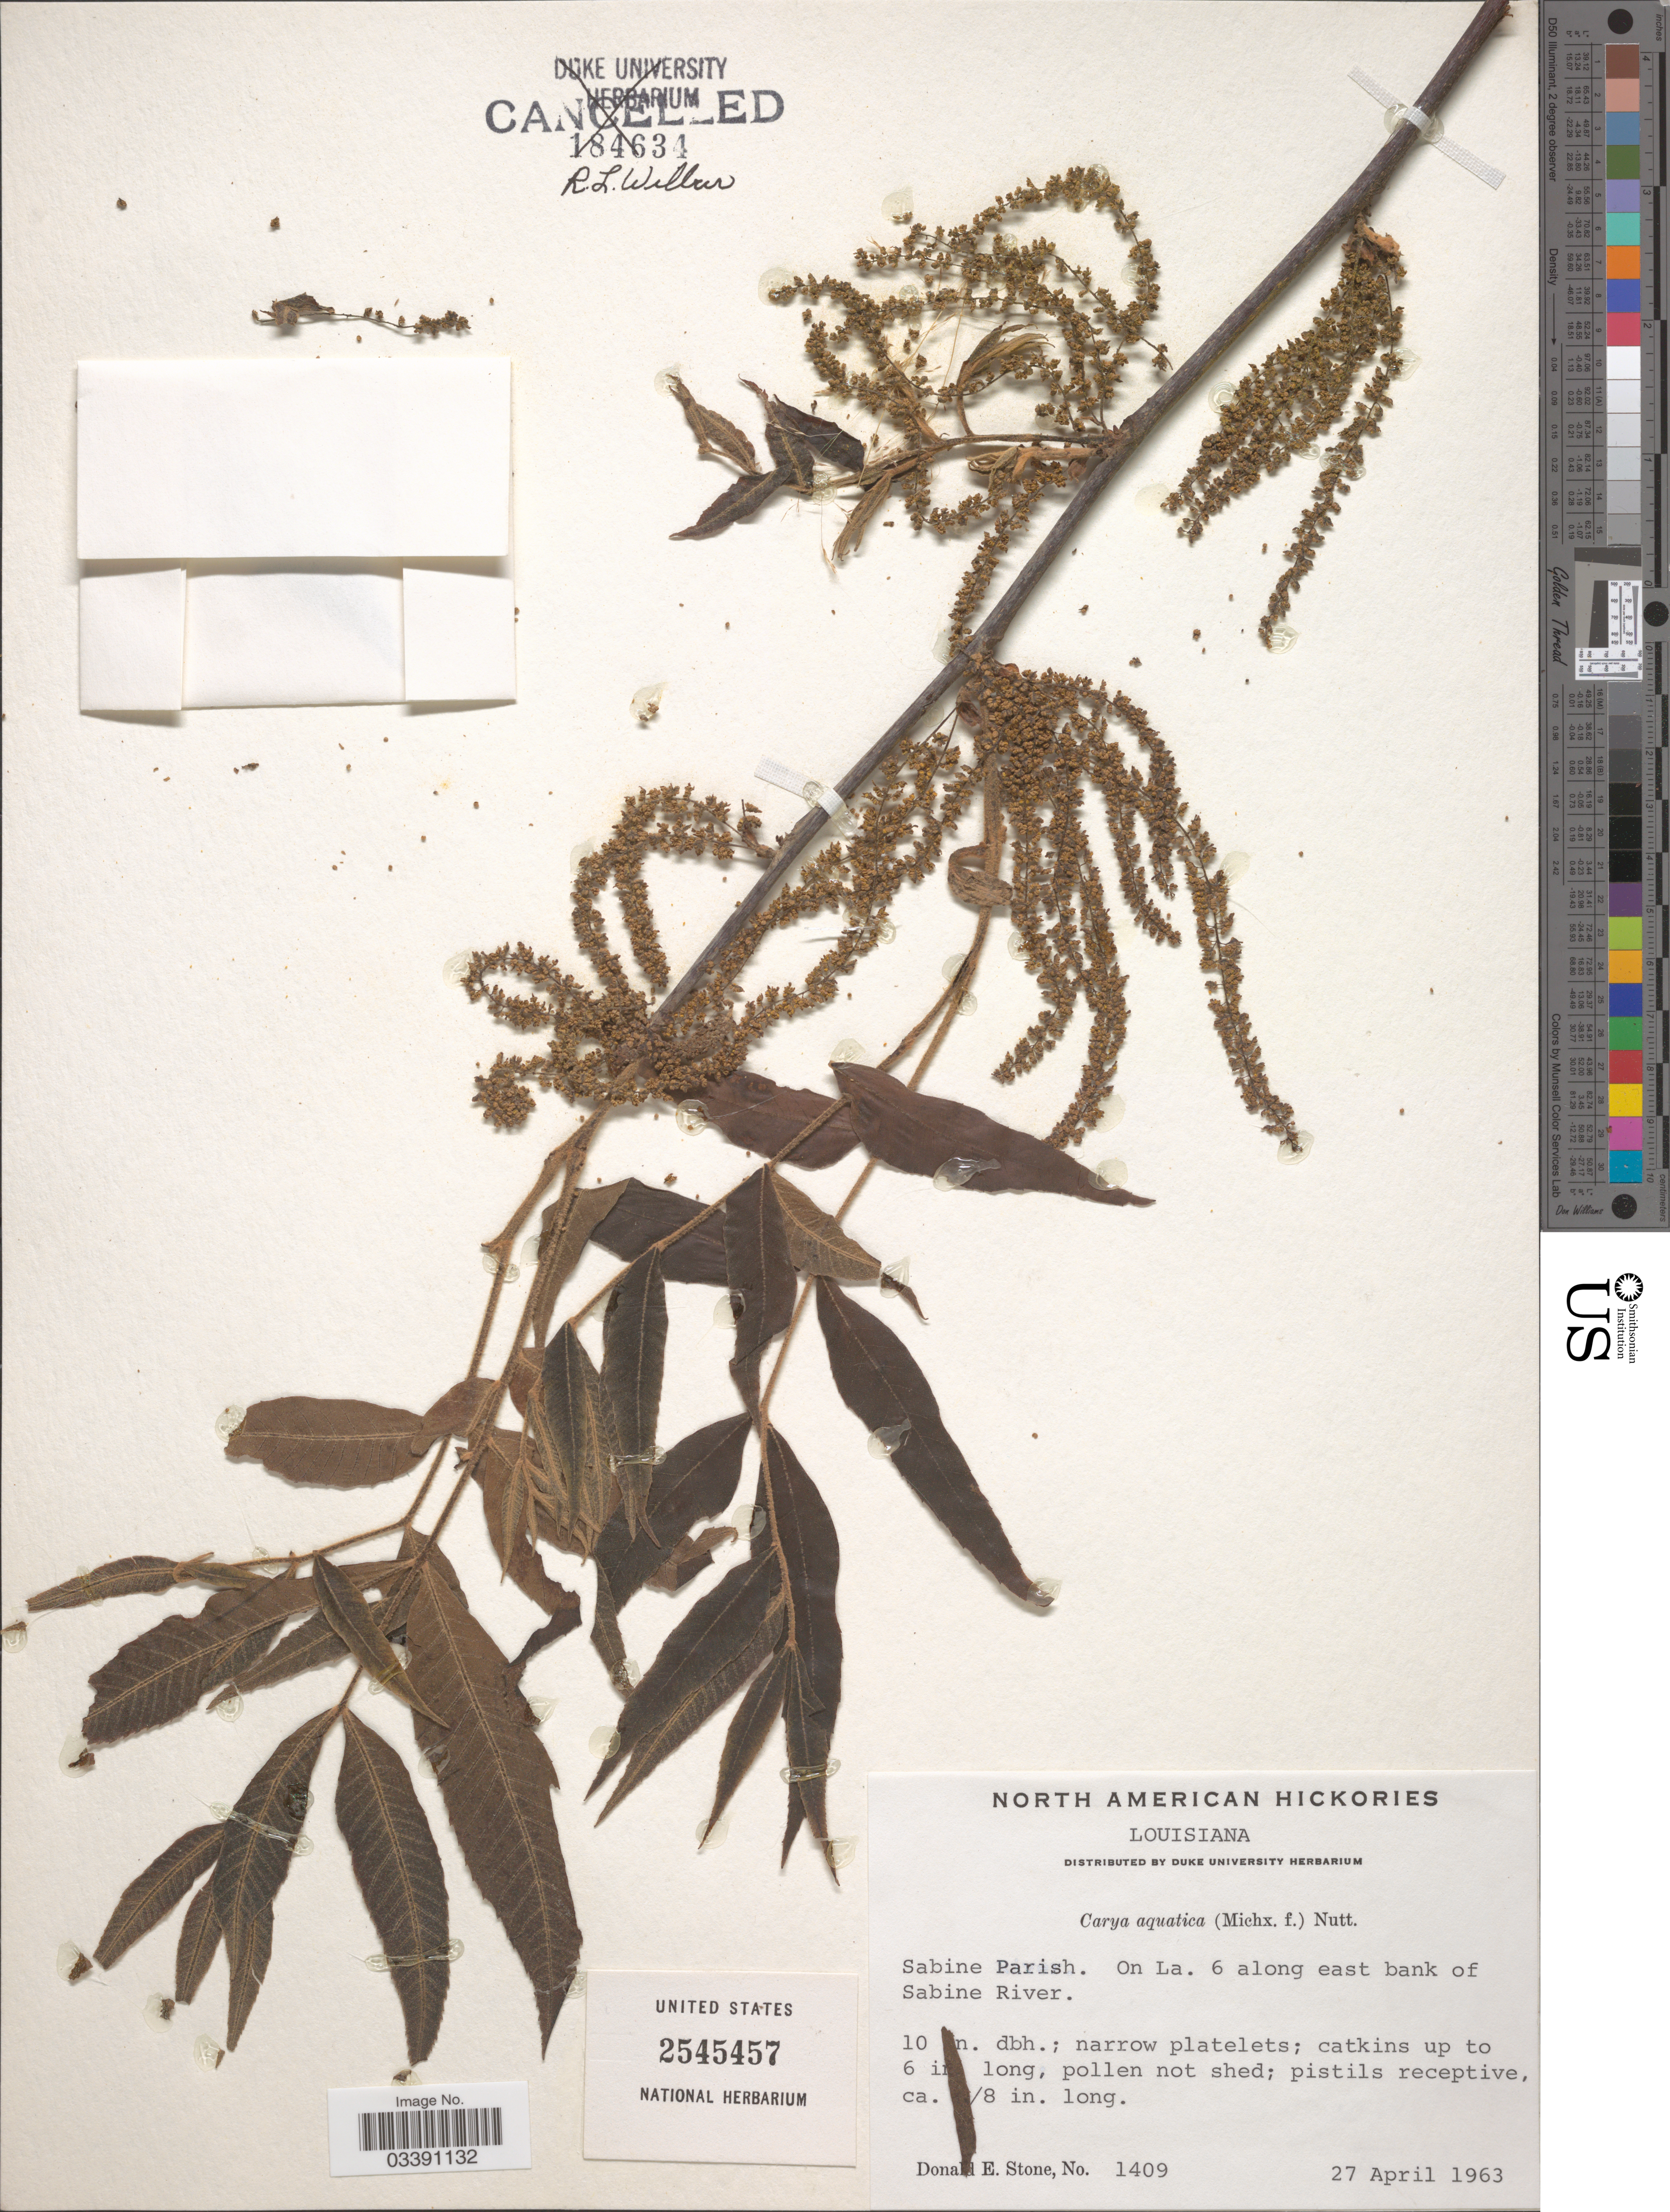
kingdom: Plantae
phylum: Tracheophyta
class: Magnoliopsida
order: Fagales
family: Juglandaceae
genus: Carya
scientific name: Carya aquatica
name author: (F. Michx.) Nutt.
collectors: D. Stone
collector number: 1409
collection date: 1963-04-27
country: United States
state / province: Louisiana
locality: Sabine Parish. On La. 6 along east bank of Sabine River.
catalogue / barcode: US 2545457